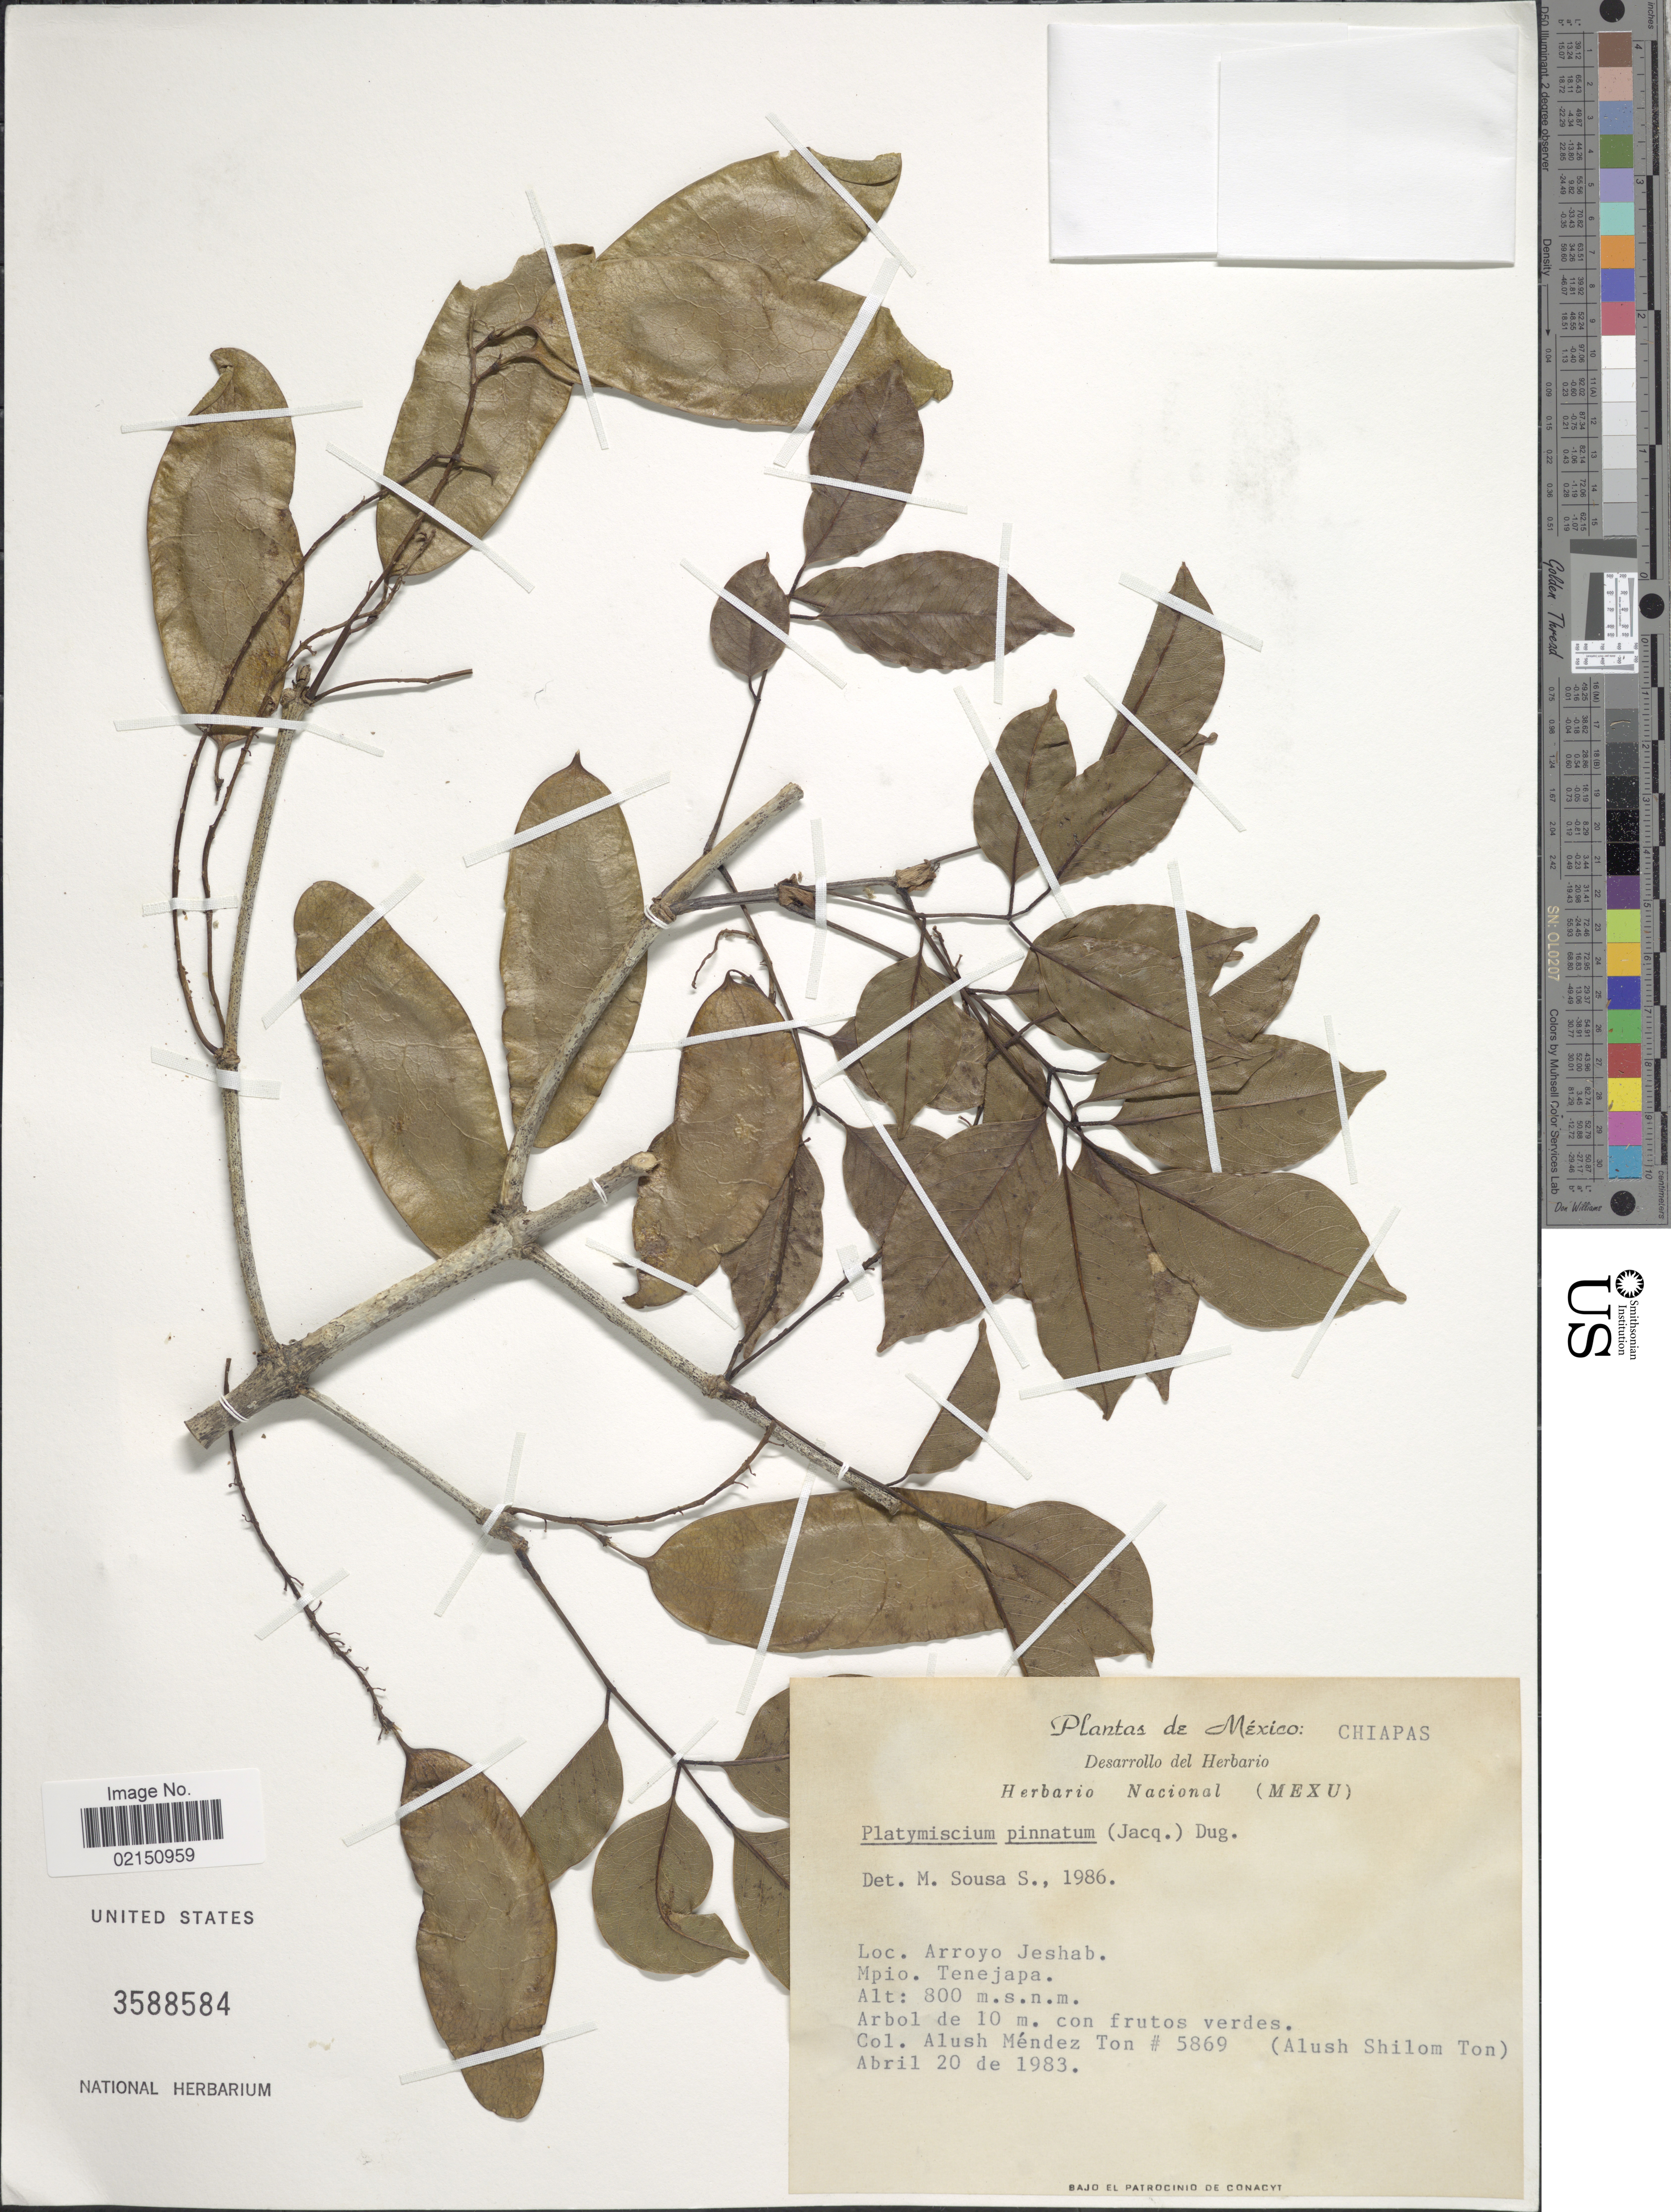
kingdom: Plantae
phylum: Tracheophyta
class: Magnoliopsida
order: Fabales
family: Fabaceae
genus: Platymiscium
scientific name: Platymiscium pinnatum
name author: (Jacq.) Dugand G.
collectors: A. M. Ton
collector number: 5869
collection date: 1983-04-20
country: Mexico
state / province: Chiapas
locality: Arroyo Jeshab, Mpio Tenejapa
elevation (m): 800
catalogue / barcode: US 3588584